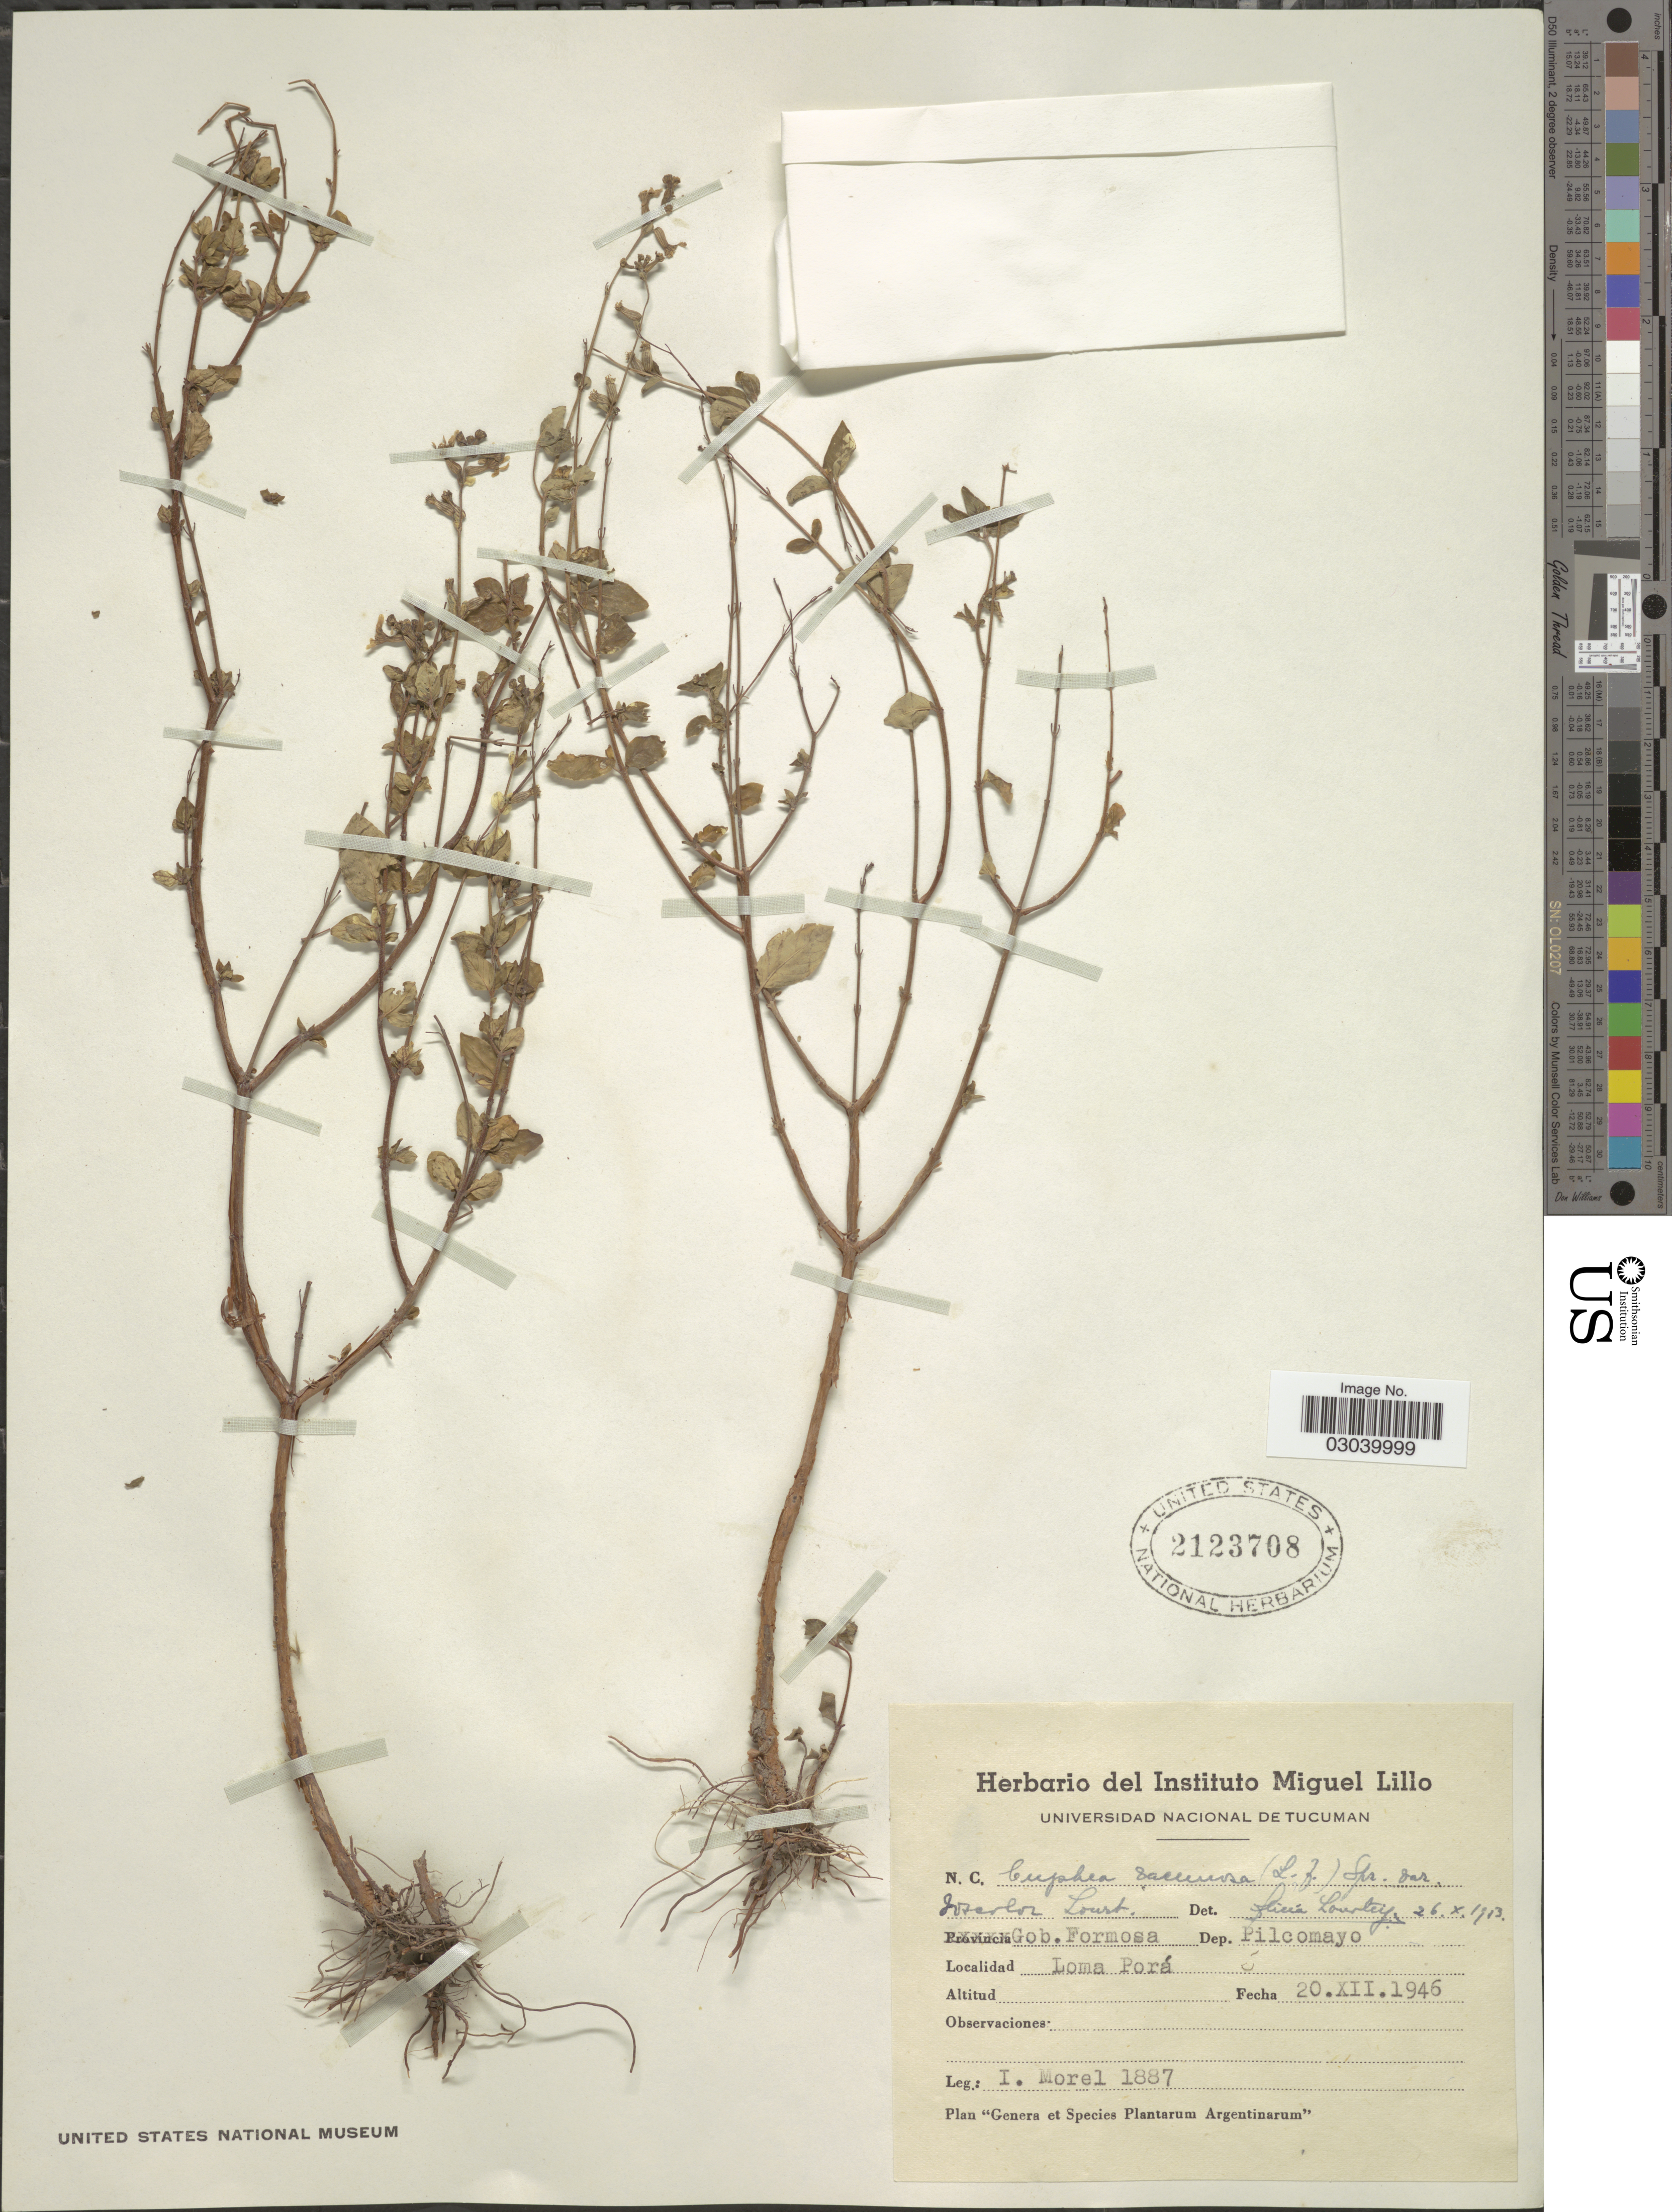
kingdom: Plantae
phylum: Tracheophyta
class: Magnoliopsida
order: Myrtales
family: Lythraceae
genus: Cuphea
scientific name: Cuphea racemosa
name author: (L. f.) Spreng.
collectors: I. Morel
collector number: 1887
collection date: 1946-12-20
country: Argentina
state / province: Formosa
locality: Gob. Formosa, Dep. Pilcomayo, Loma Porá.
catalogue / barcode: US 2123708